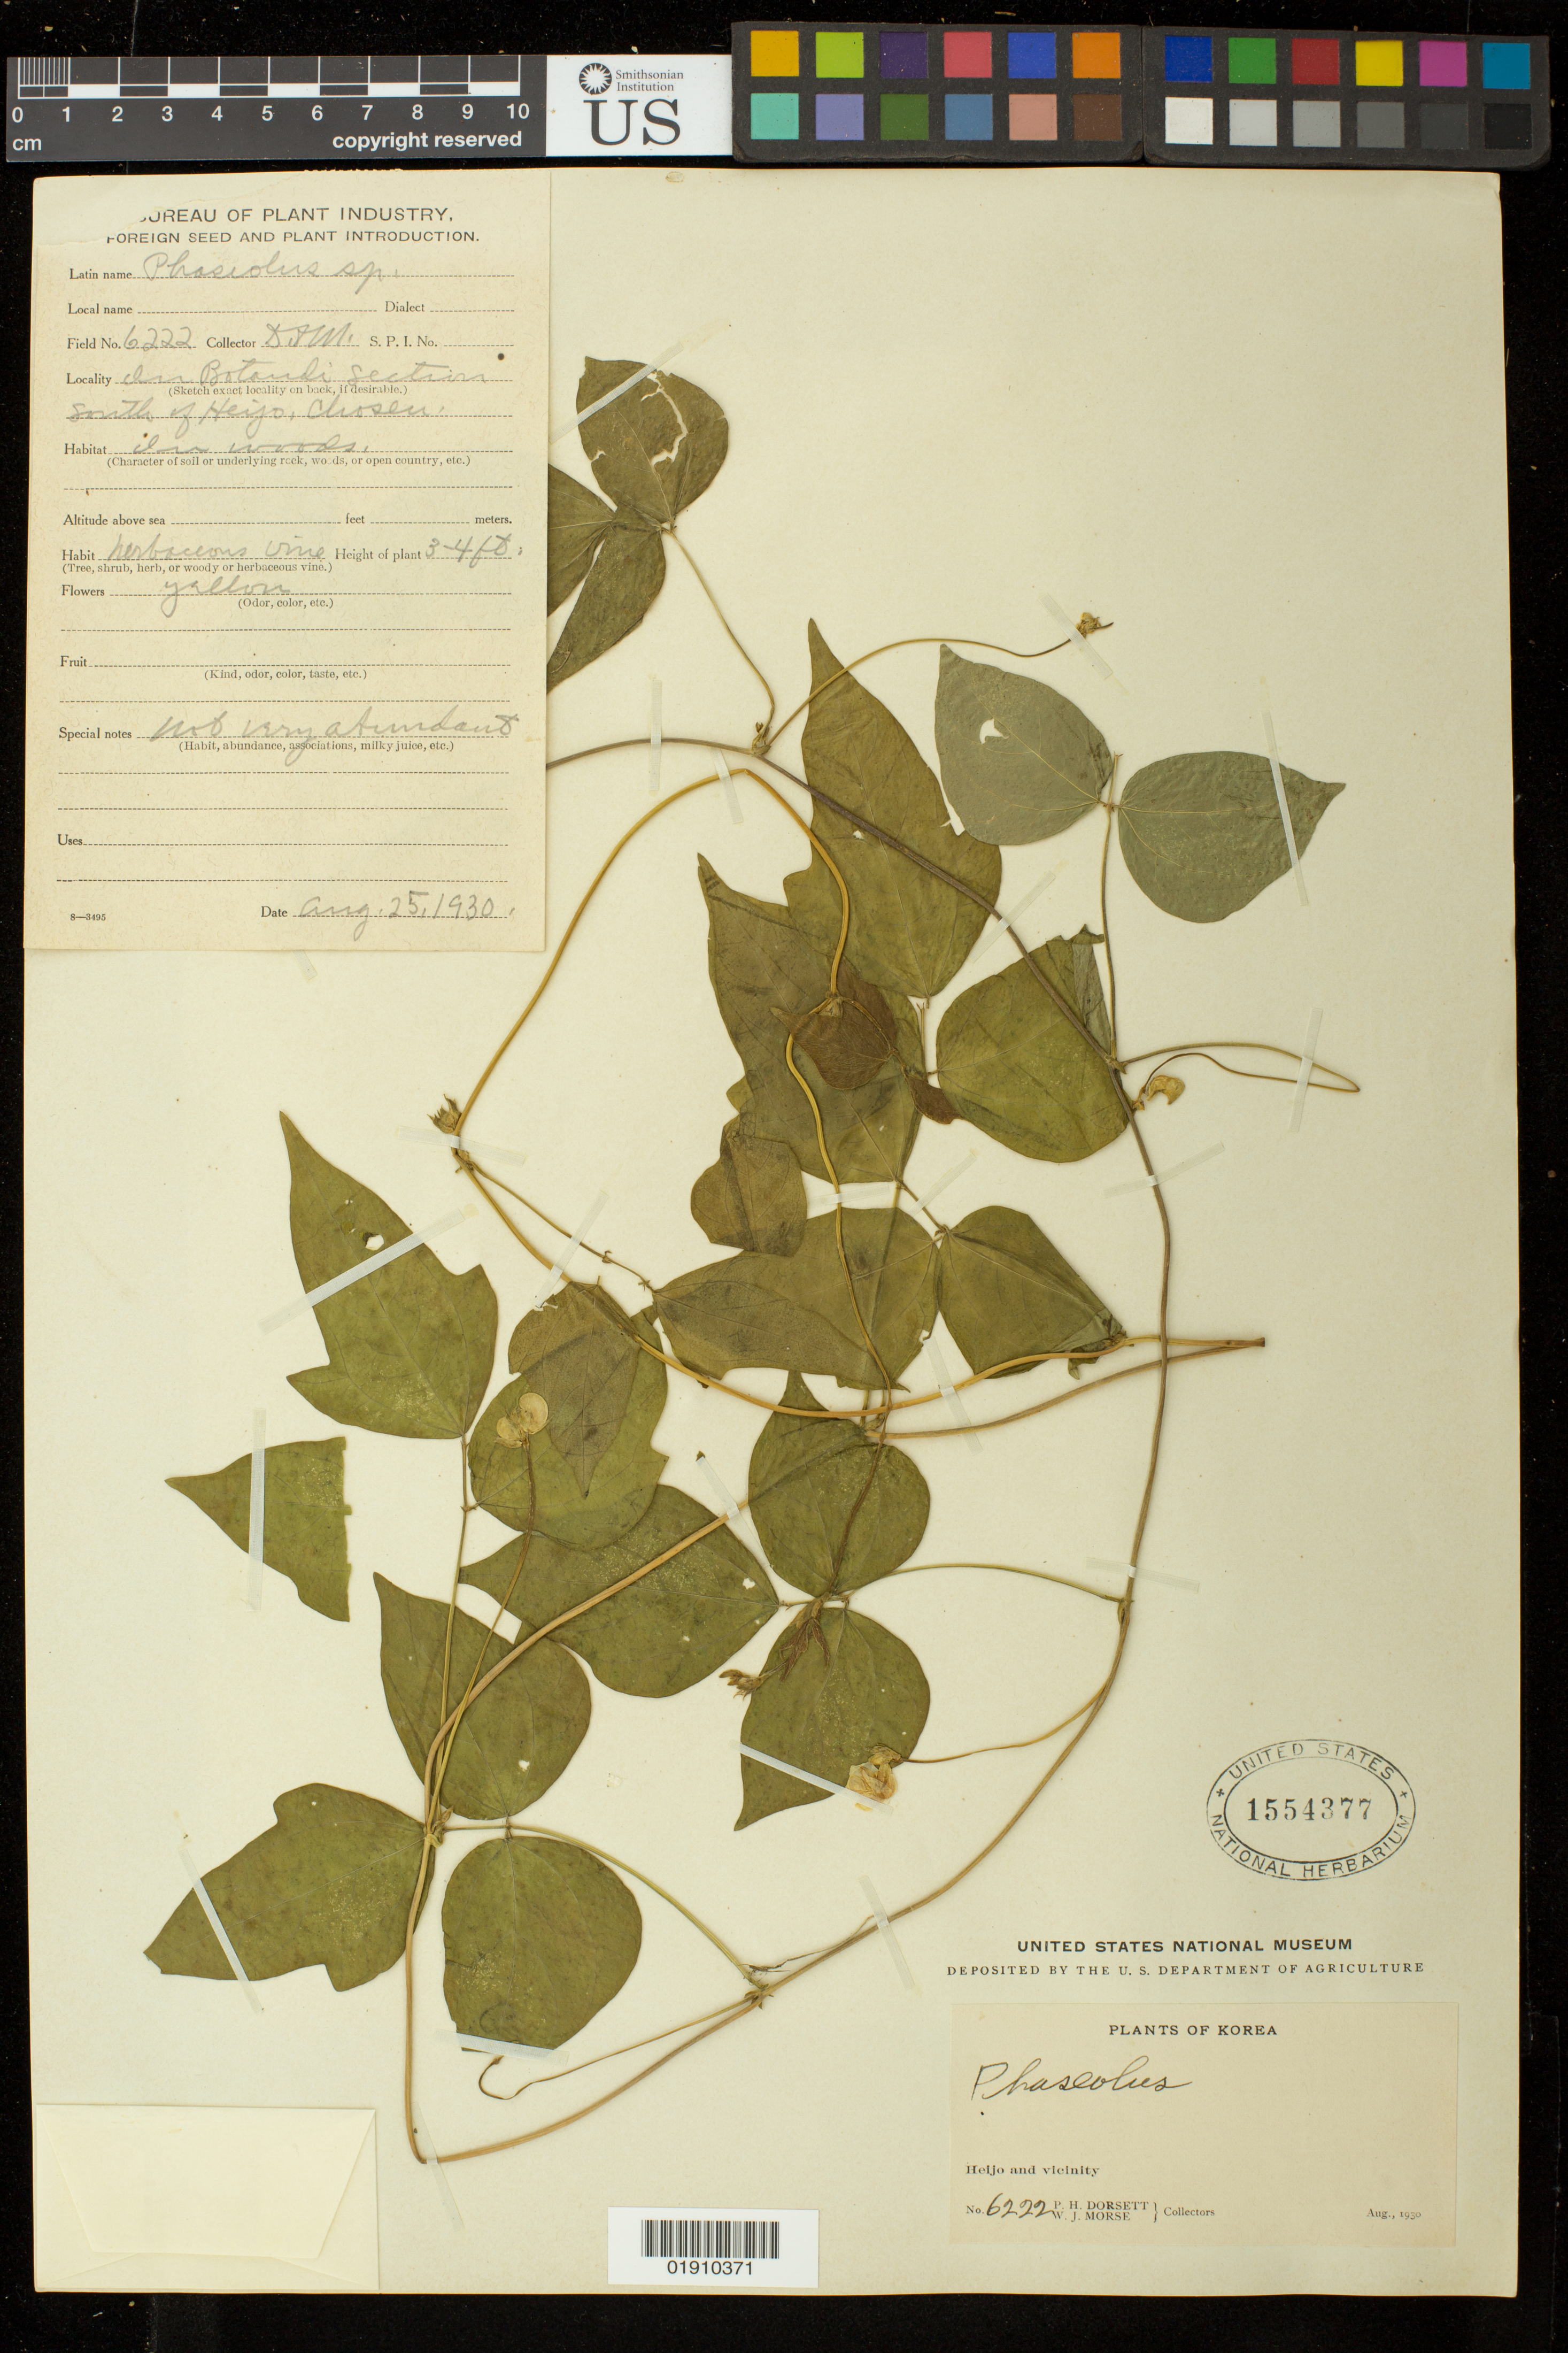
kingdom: Plantae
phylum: Tracheophyta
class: Magnoliopsida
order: Fabales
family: Fabaceae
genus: Phaseolus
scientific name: Phaseolus sp.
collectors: P. H. Dorsett & W. J. Morse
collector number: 6222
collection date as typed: Aug. 25, 1930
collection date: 1930-08-25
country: North Korea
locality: In Botaudi section south of Heijo, Chosen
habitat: In the woods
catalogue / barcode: US 1554377